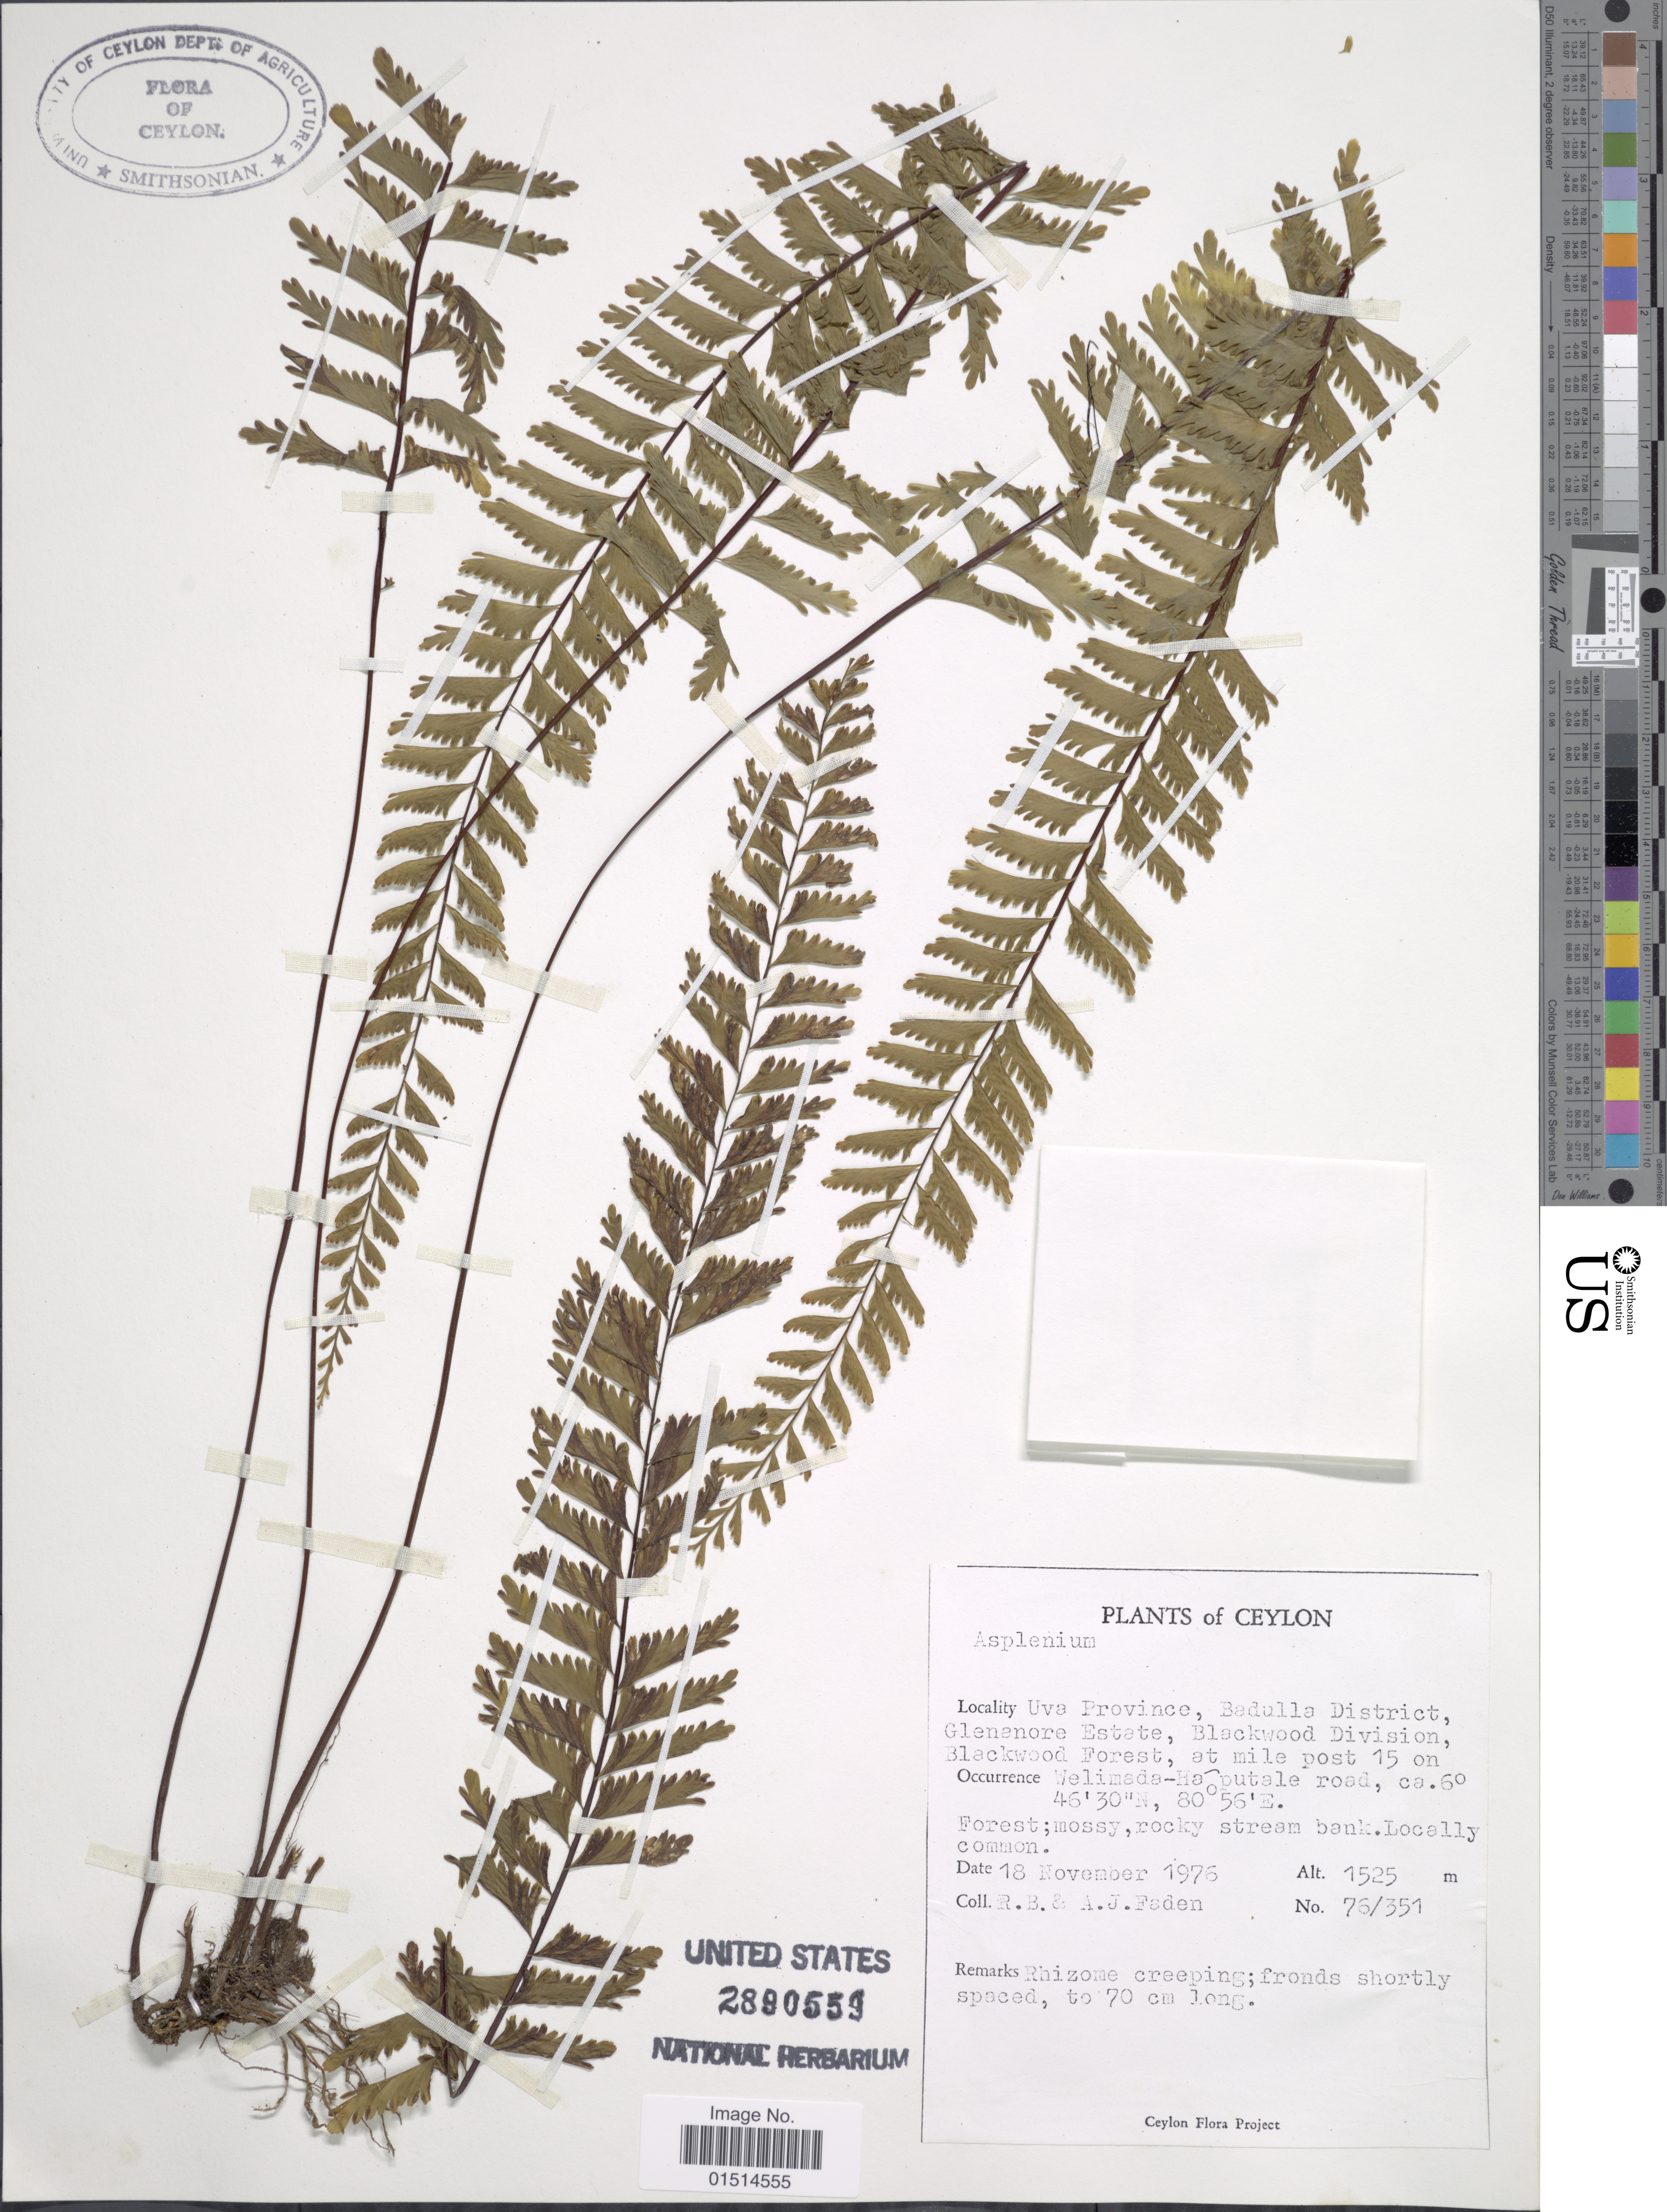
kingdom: Plantae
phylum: Tracheophyta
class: Polypodiopsida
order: Polypodiales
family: Aspleniaceae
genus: Asplenium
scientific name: Asplenium cheilosorum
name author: Kunze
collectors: R. B. Faden & A. J. Faden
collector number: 76/351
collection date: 1976-11-18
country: Sri Lanka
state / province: Uva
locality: Ceylon, Uva Province, Badulla District, Glenanore Estate, Blackwood Division, Blackwood Forest, at mile post 15 on welimada-Ha putale road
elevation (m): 1525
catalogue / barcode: US 2890559